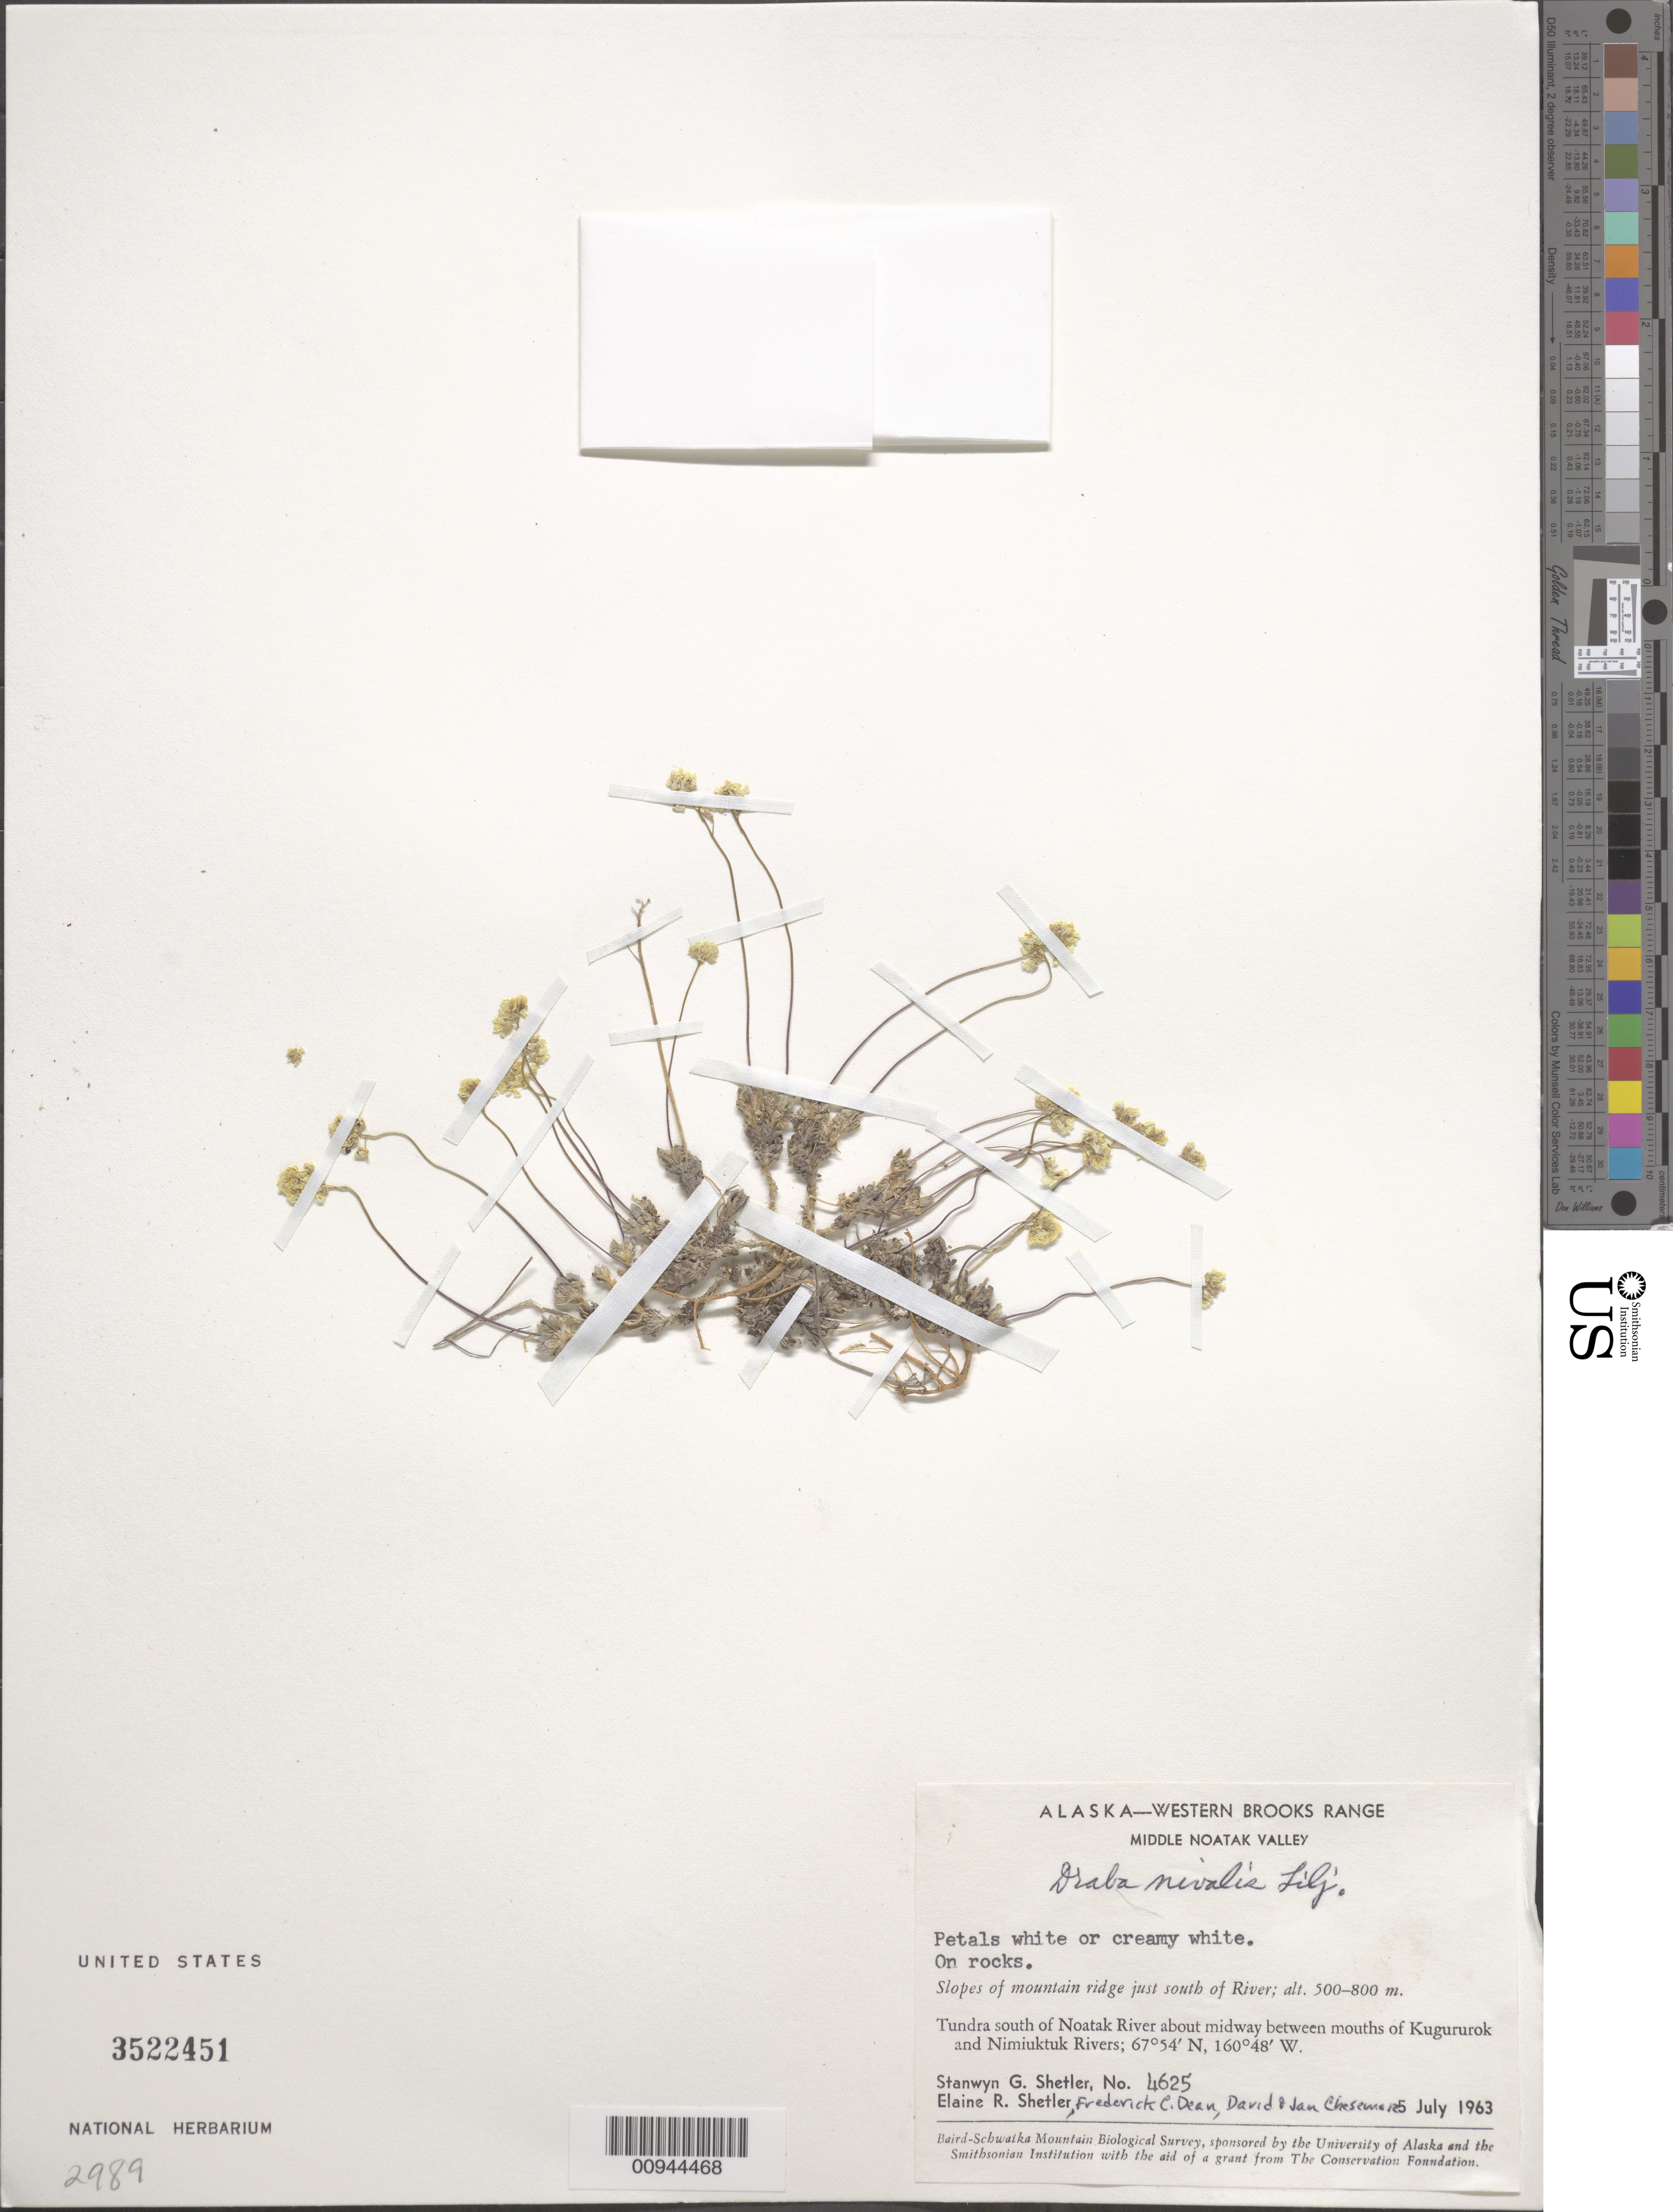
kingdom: Plantae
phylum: Tracheophyta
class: Magnoliopsida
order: Brassicales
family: Brassicaceae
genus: Draba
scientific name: Draba nivalis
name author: Lilj.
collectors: S. Shetler, E. R. Shetler, F. C. Dean, D. Chesemore & J. Chesemore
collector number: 4625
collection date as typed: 05 Jul 1963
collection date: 1963-07-05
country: United States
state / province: Alaska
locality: S of Noatak River about midway between mouths of Kugururok and Nimiuktuk Rivers. Western Brooks Range, Middle Noatak Valley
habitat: Tundra. Slopes of mountain ridge just south of River. On rocks.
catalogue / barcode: US 3522451